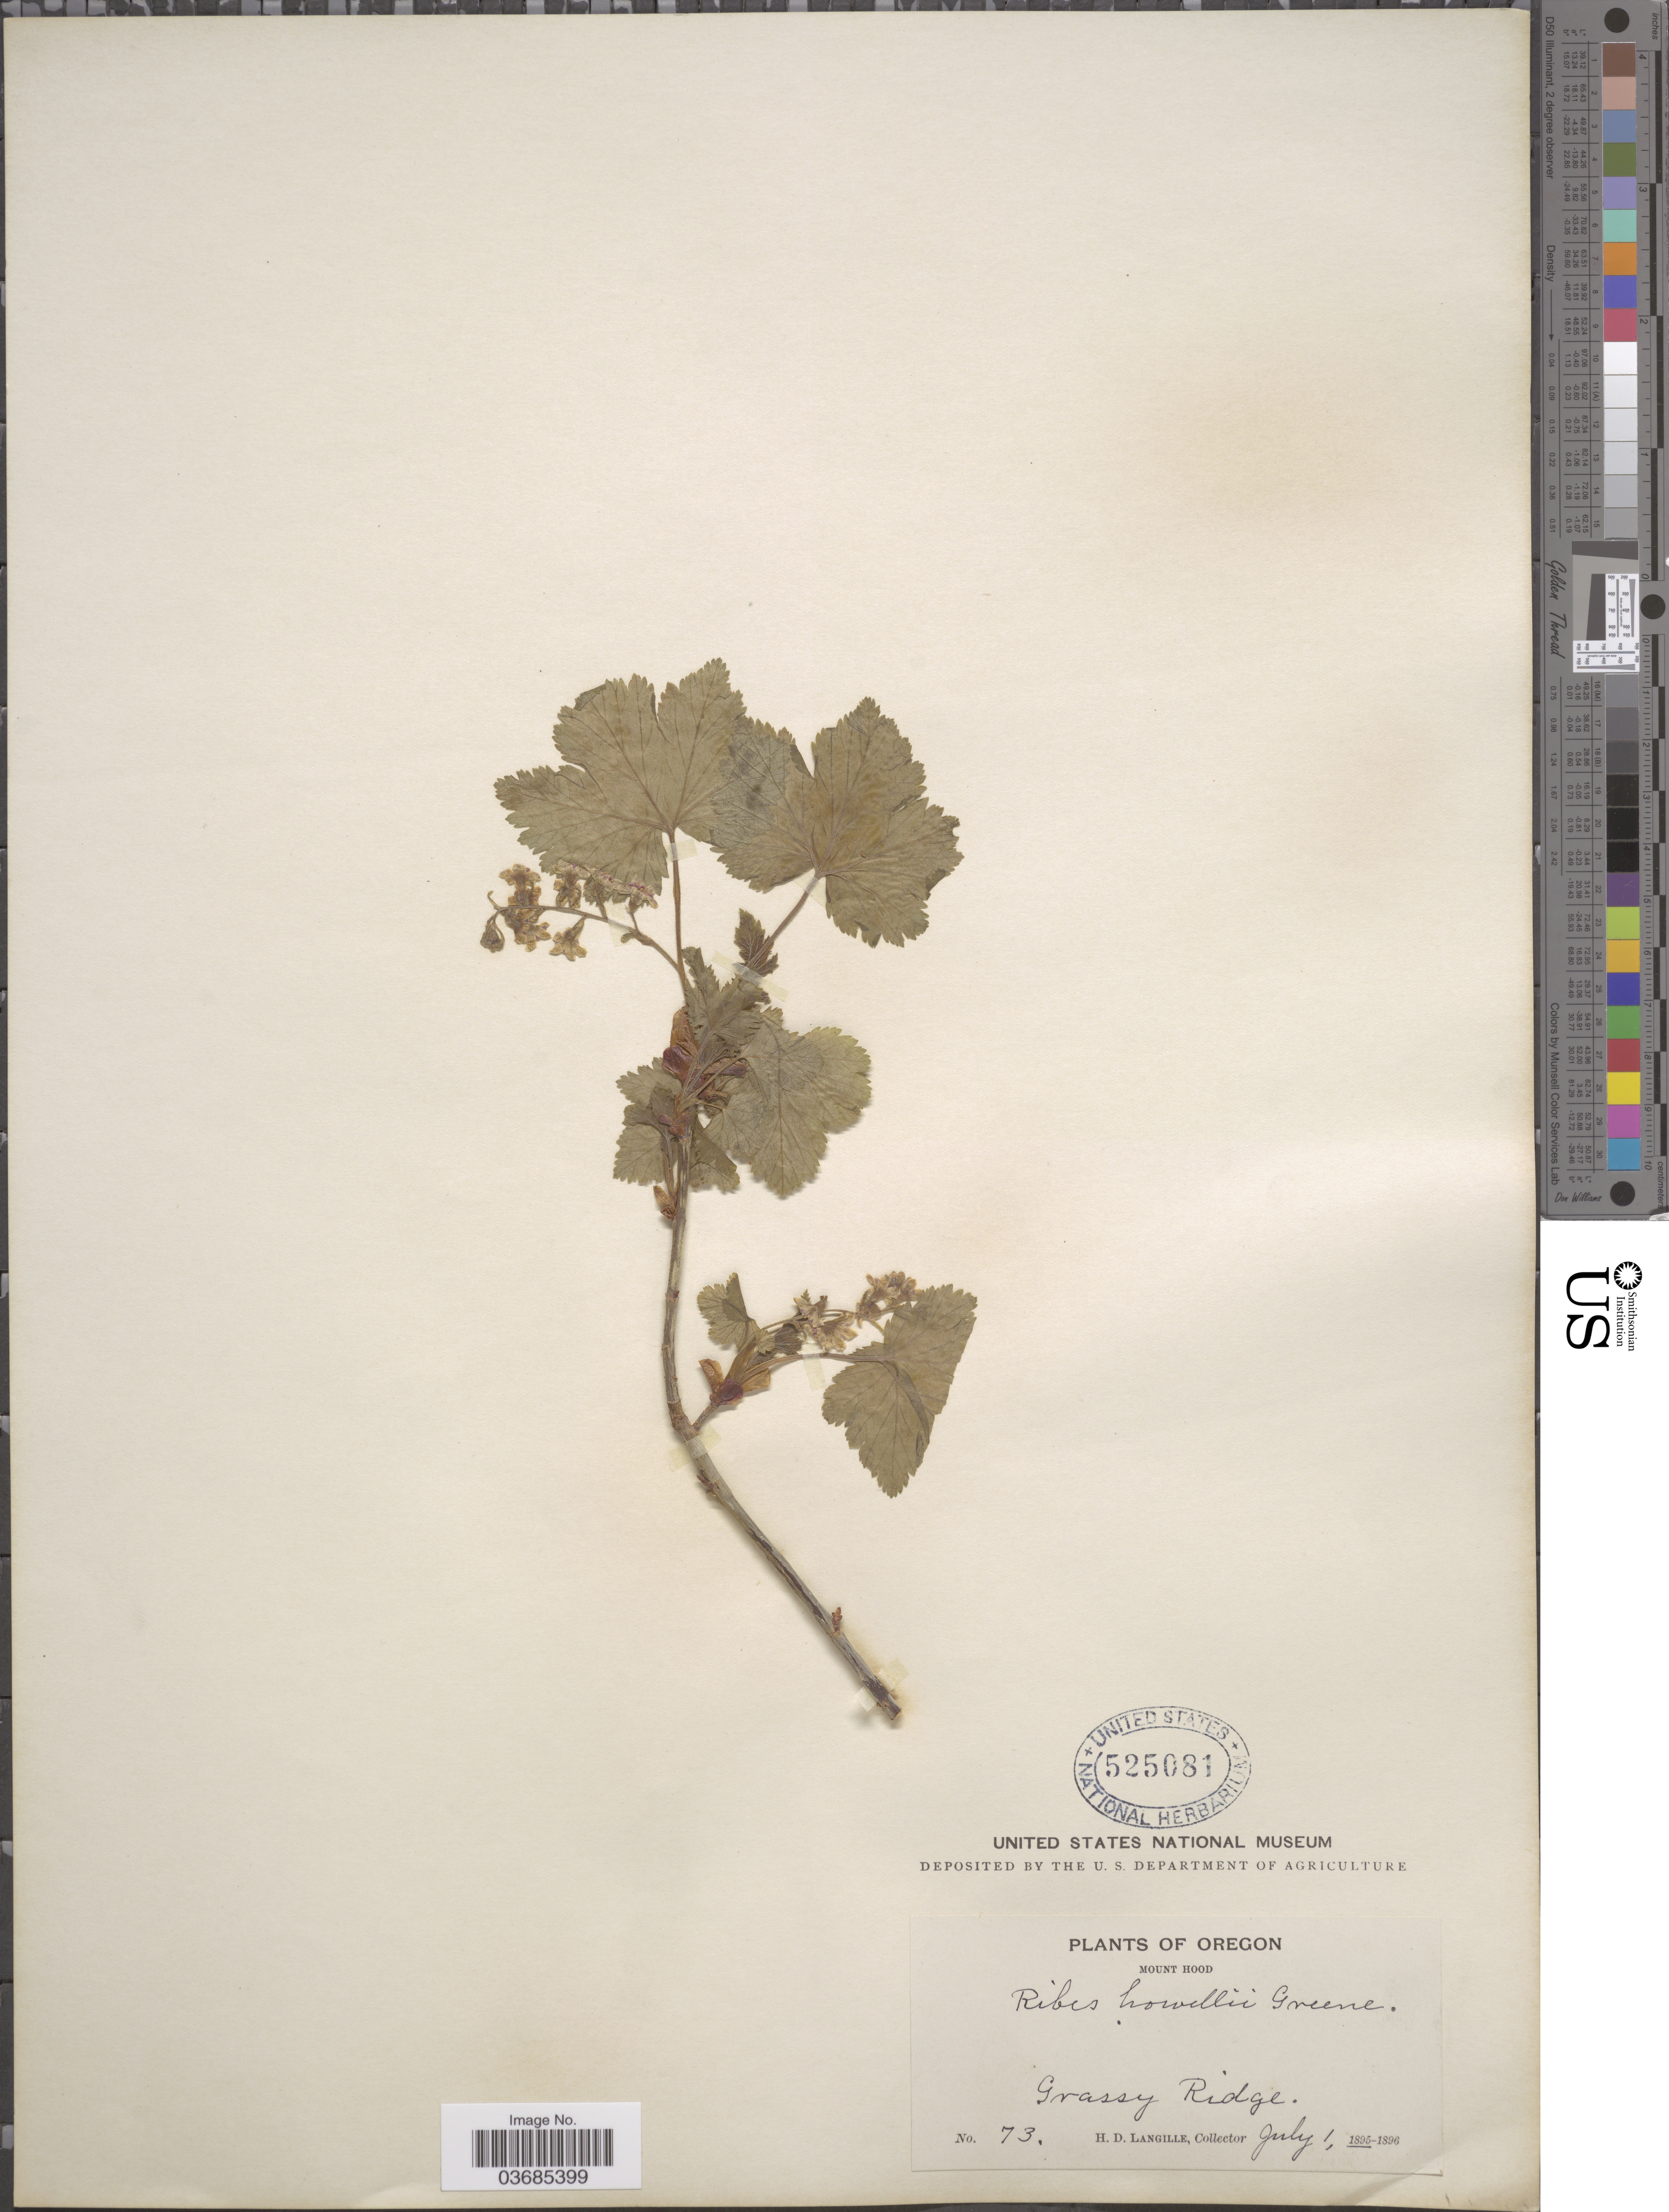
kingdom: Plantae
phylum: Tracheophyta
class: Magnoliopsida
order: Saxifragales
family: Grossulariaceae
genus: Ribes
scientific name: Ribes acerifolium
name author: Howell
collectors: H. Langille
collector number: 73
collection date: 1895-07-01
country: United States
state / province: Oregon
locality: Mount Hood. Grassy Ridge.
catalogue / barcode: US 525081